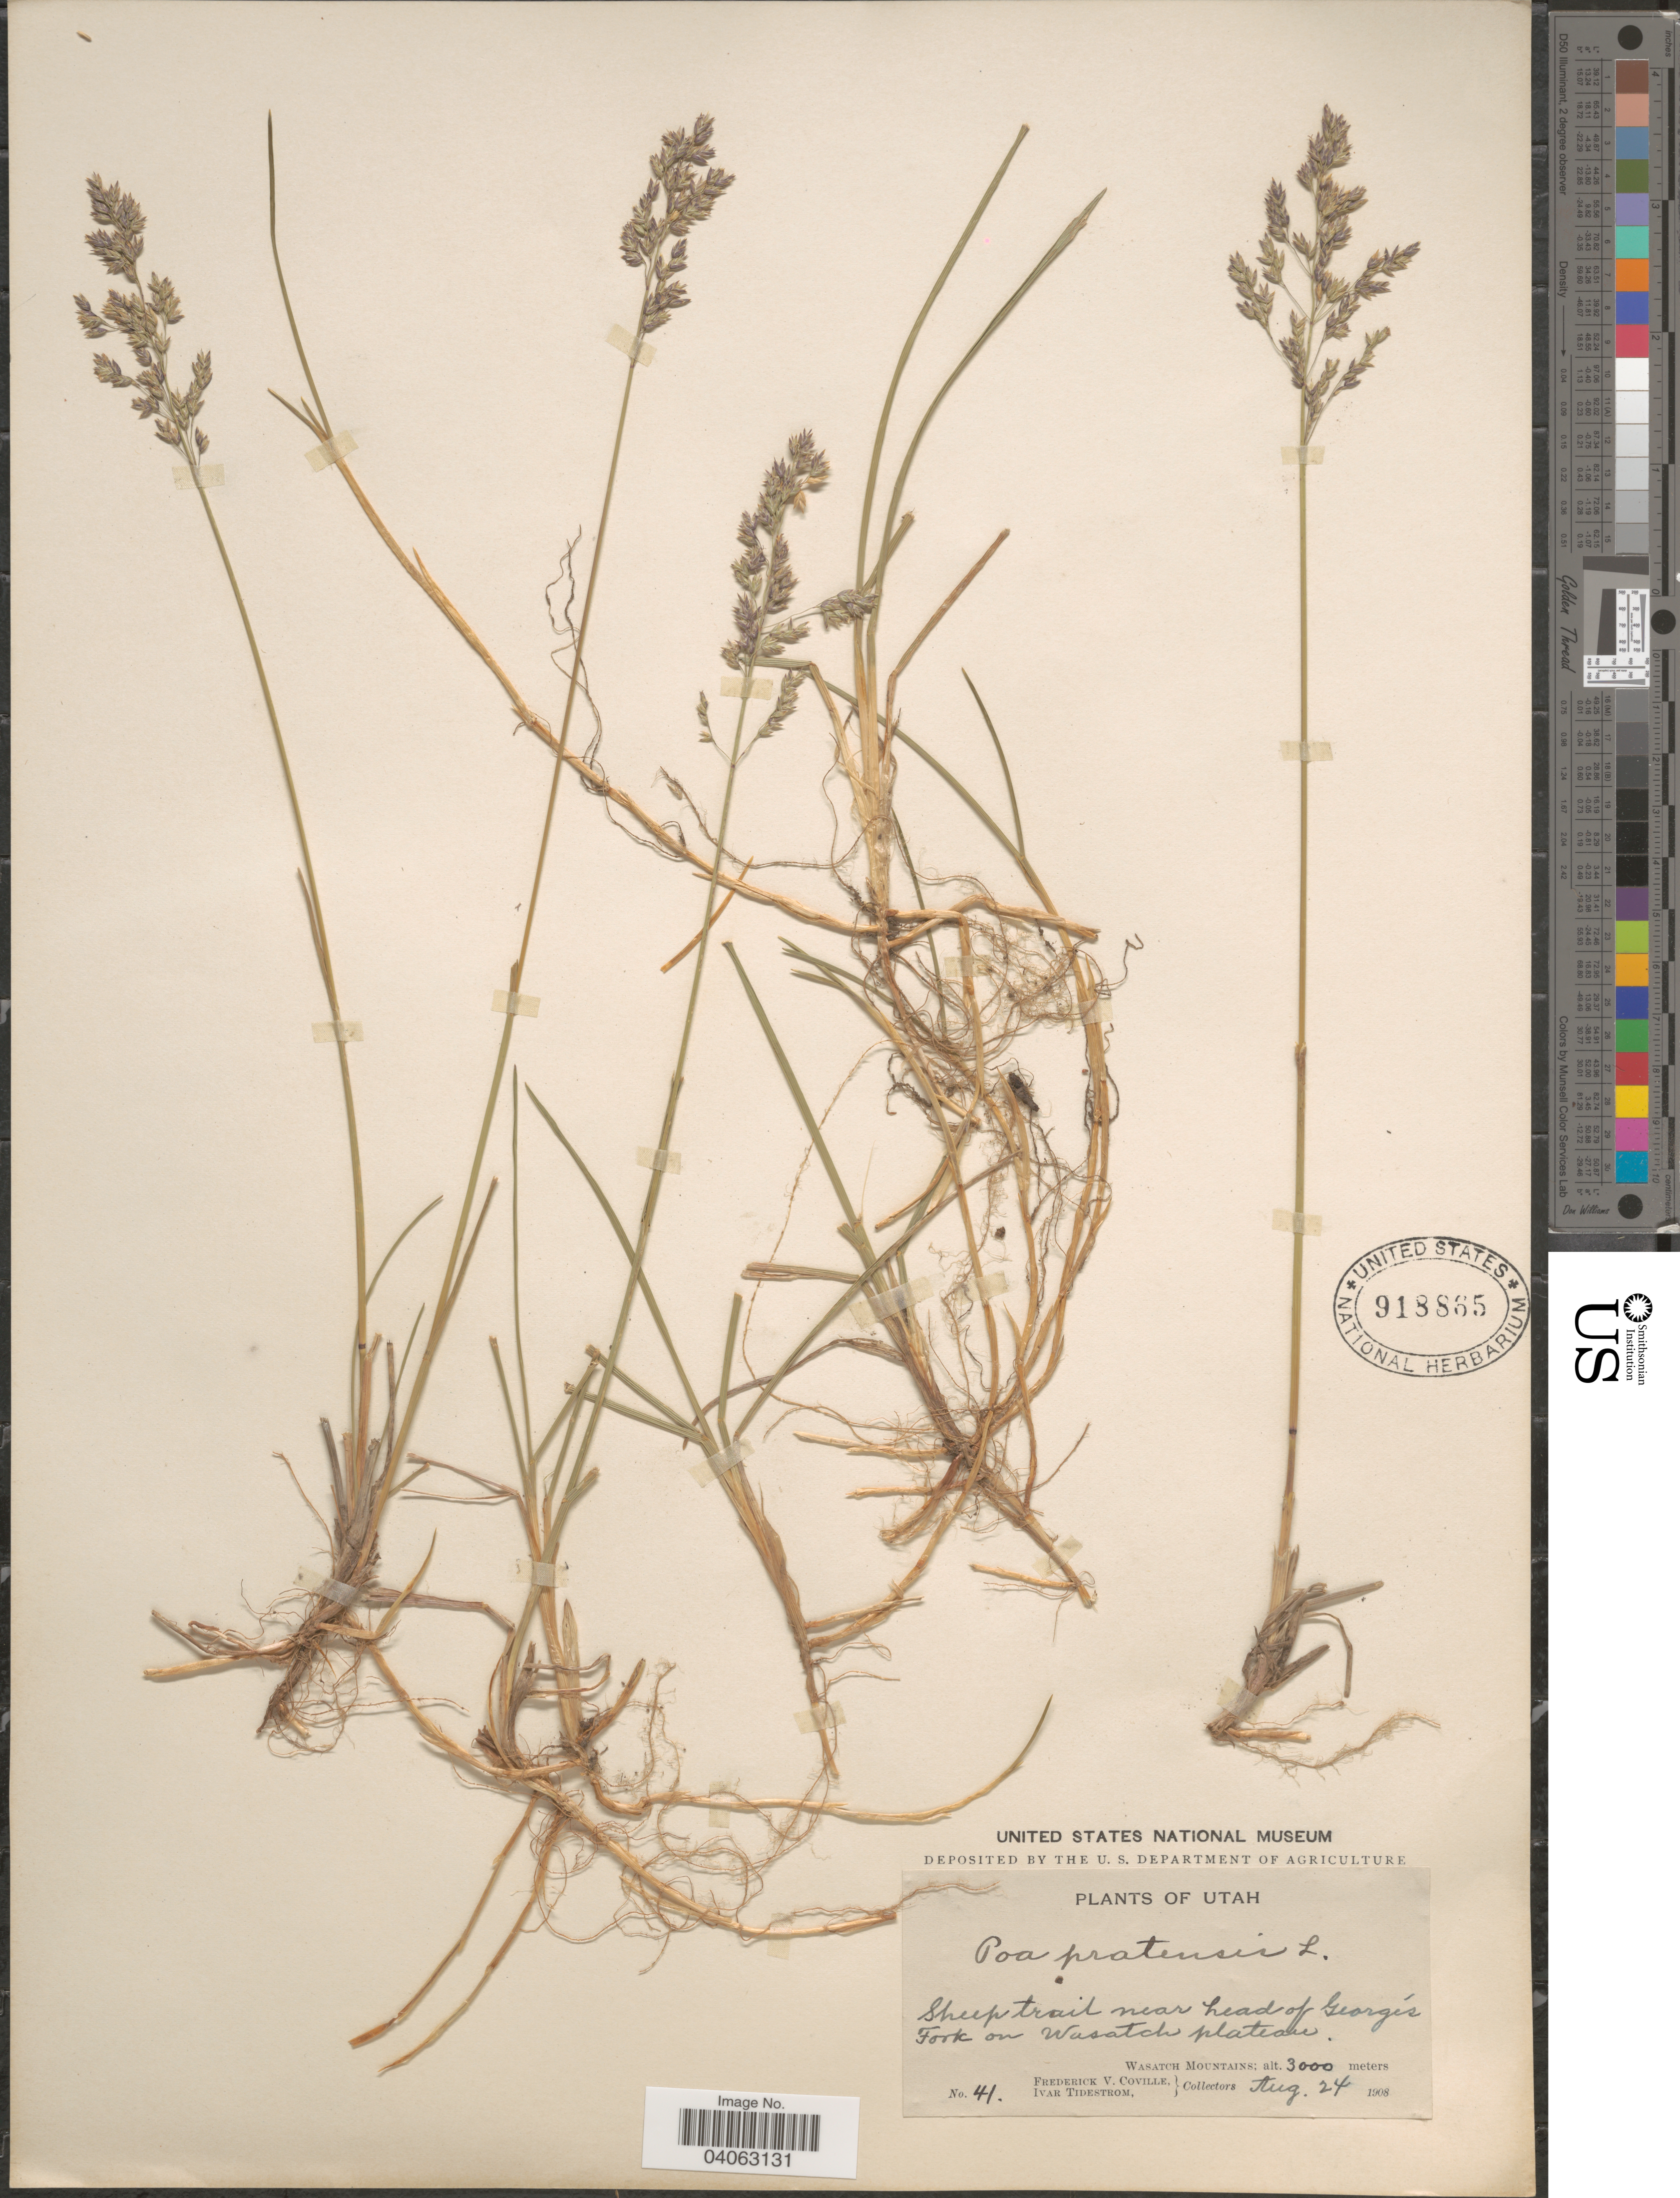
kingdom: Plantae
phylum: Tracheophyta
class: Liliopsida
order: Poales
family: Poaceae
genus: Poa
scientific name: Poa pratensis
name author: L.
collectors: F. V. Coville & I. F. Tidestrom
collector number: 41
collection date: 1908-08-24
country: United States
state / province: Utah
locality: Sheep trail near head of George's Fork on Wasatch plateau. Wasatch Mountains.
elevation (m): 3000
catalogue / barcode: US 918865